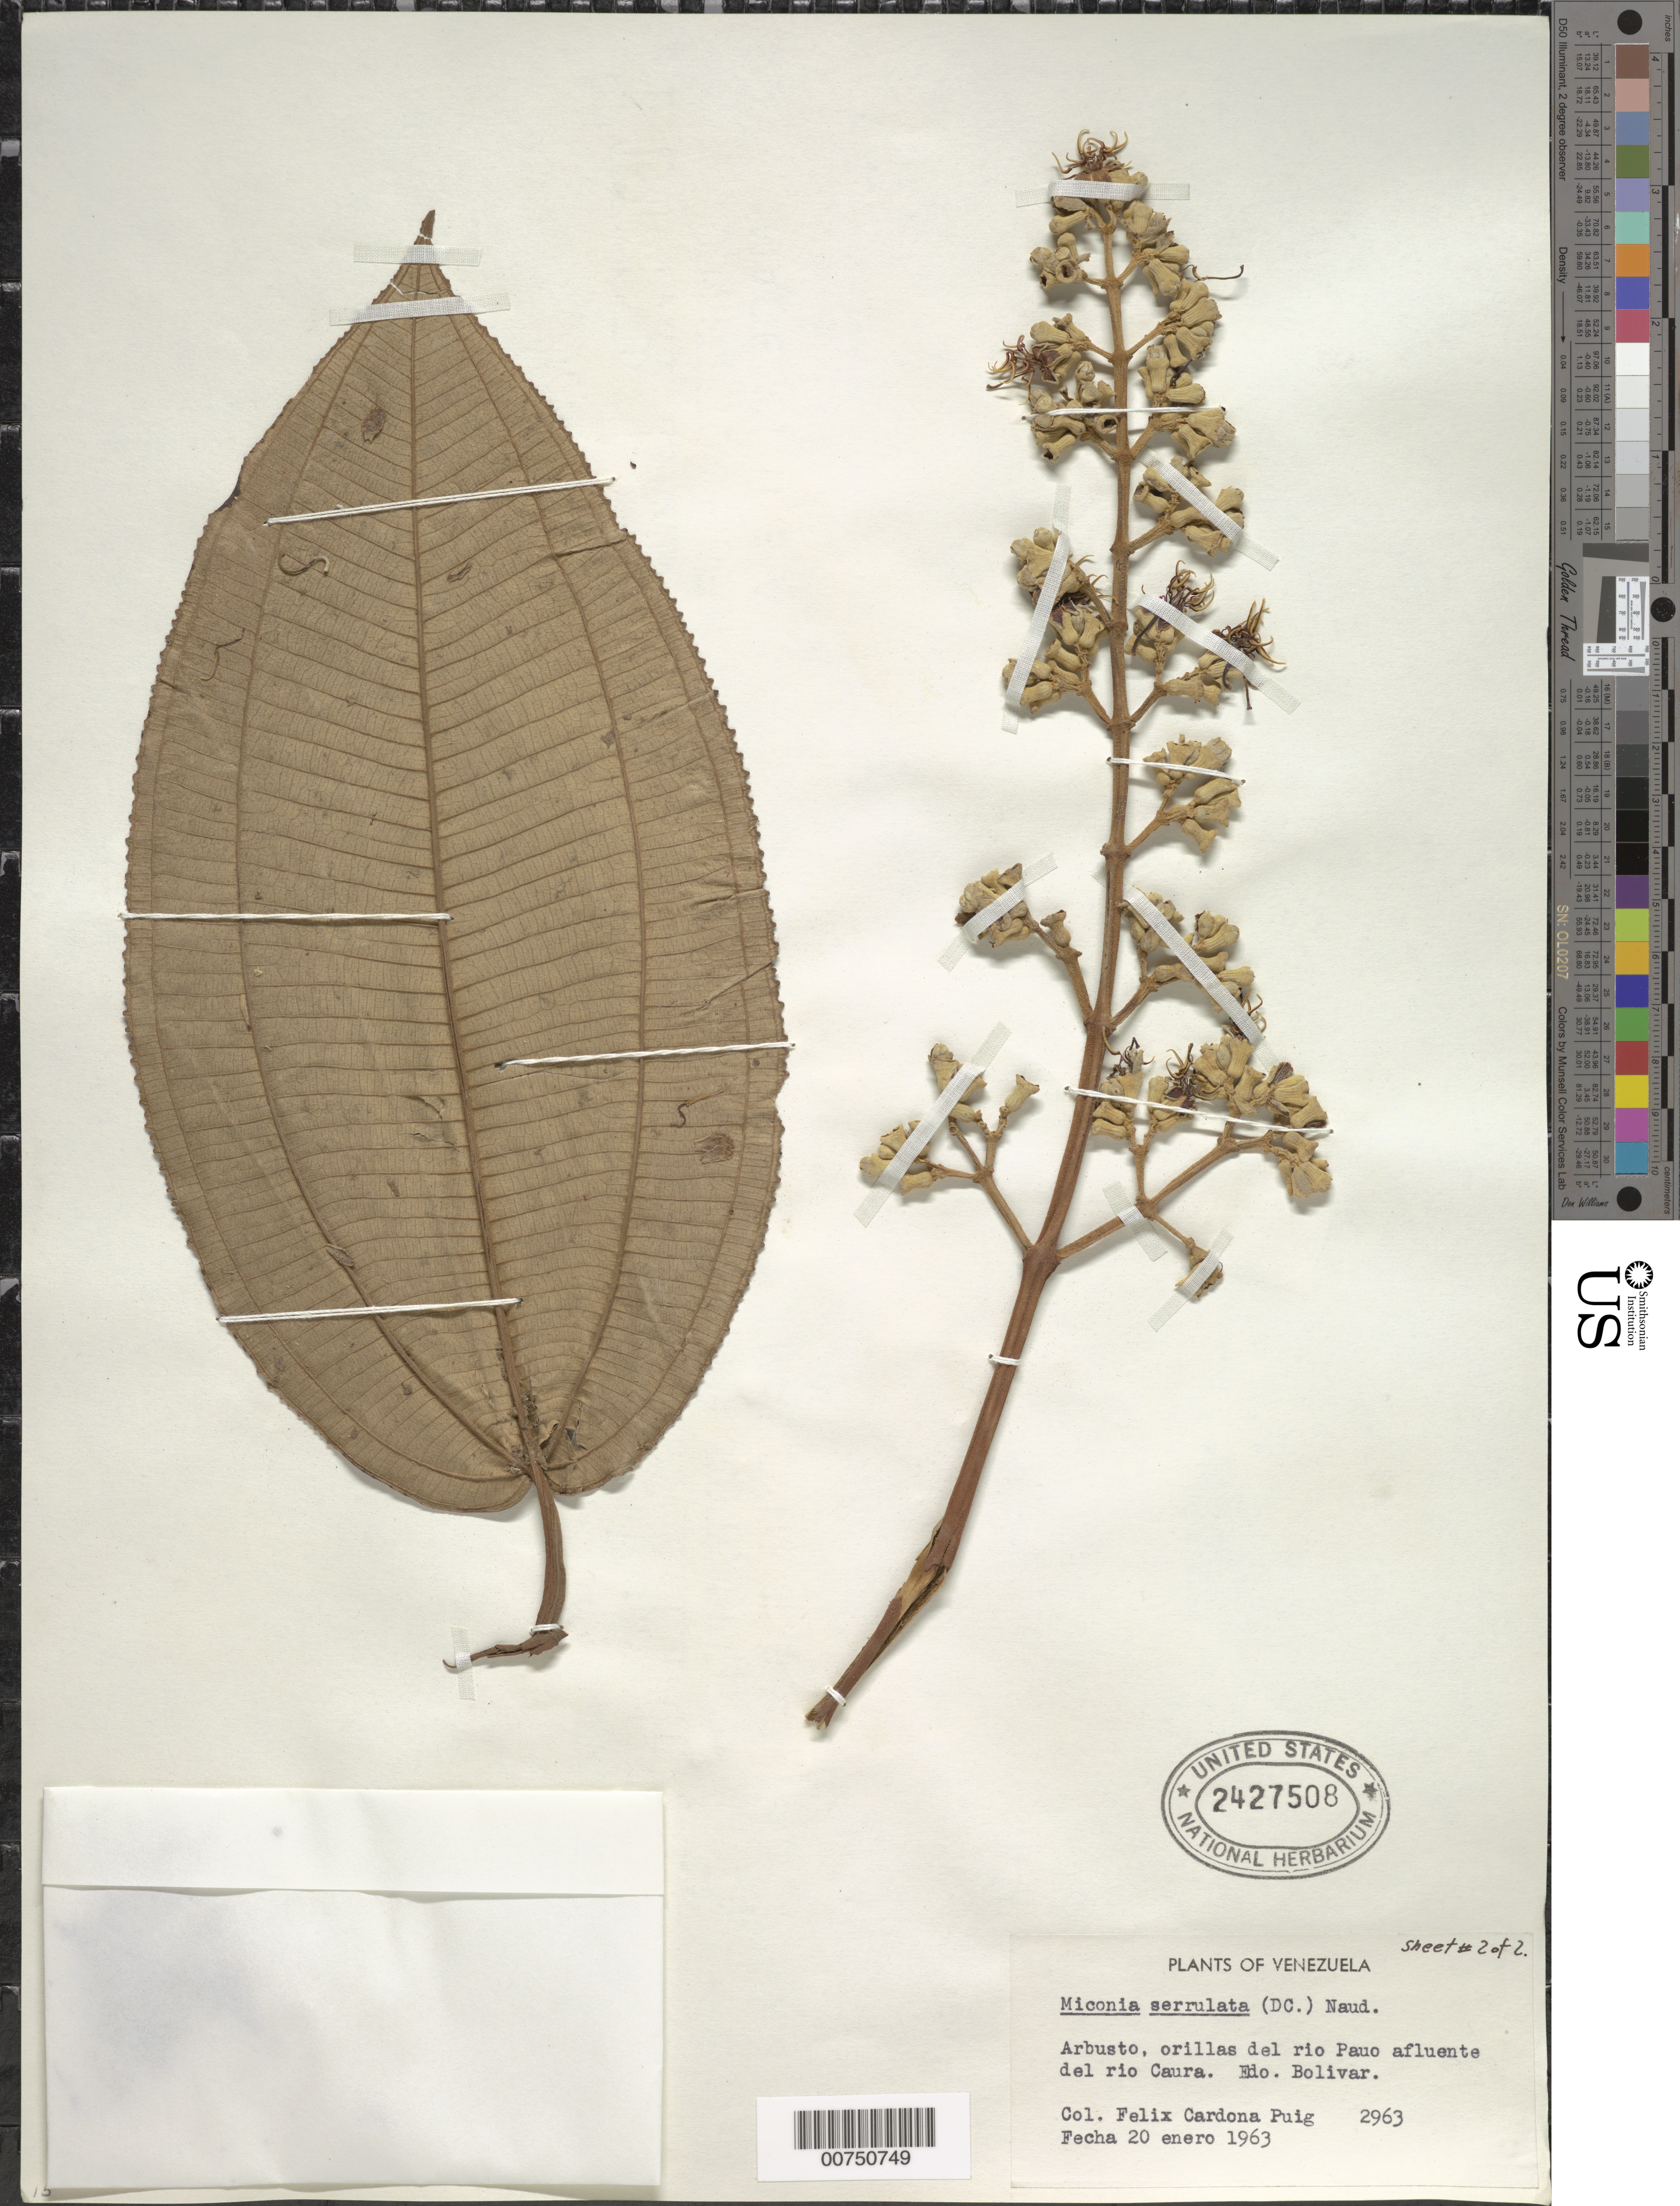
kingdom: Plantae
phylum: Tracheophyta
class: Magnoliopsida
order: Myrtales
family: Melastomataceae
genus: Miconia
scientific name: Miconia serrulata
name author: (DC.) Naudin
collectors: F. Cardona Puig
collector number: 2963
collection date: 1963-01-20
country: Venezuela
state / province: Bolivar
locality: Orillas del rio Pauo afluente del rio Caura.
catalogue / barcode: US 2427508